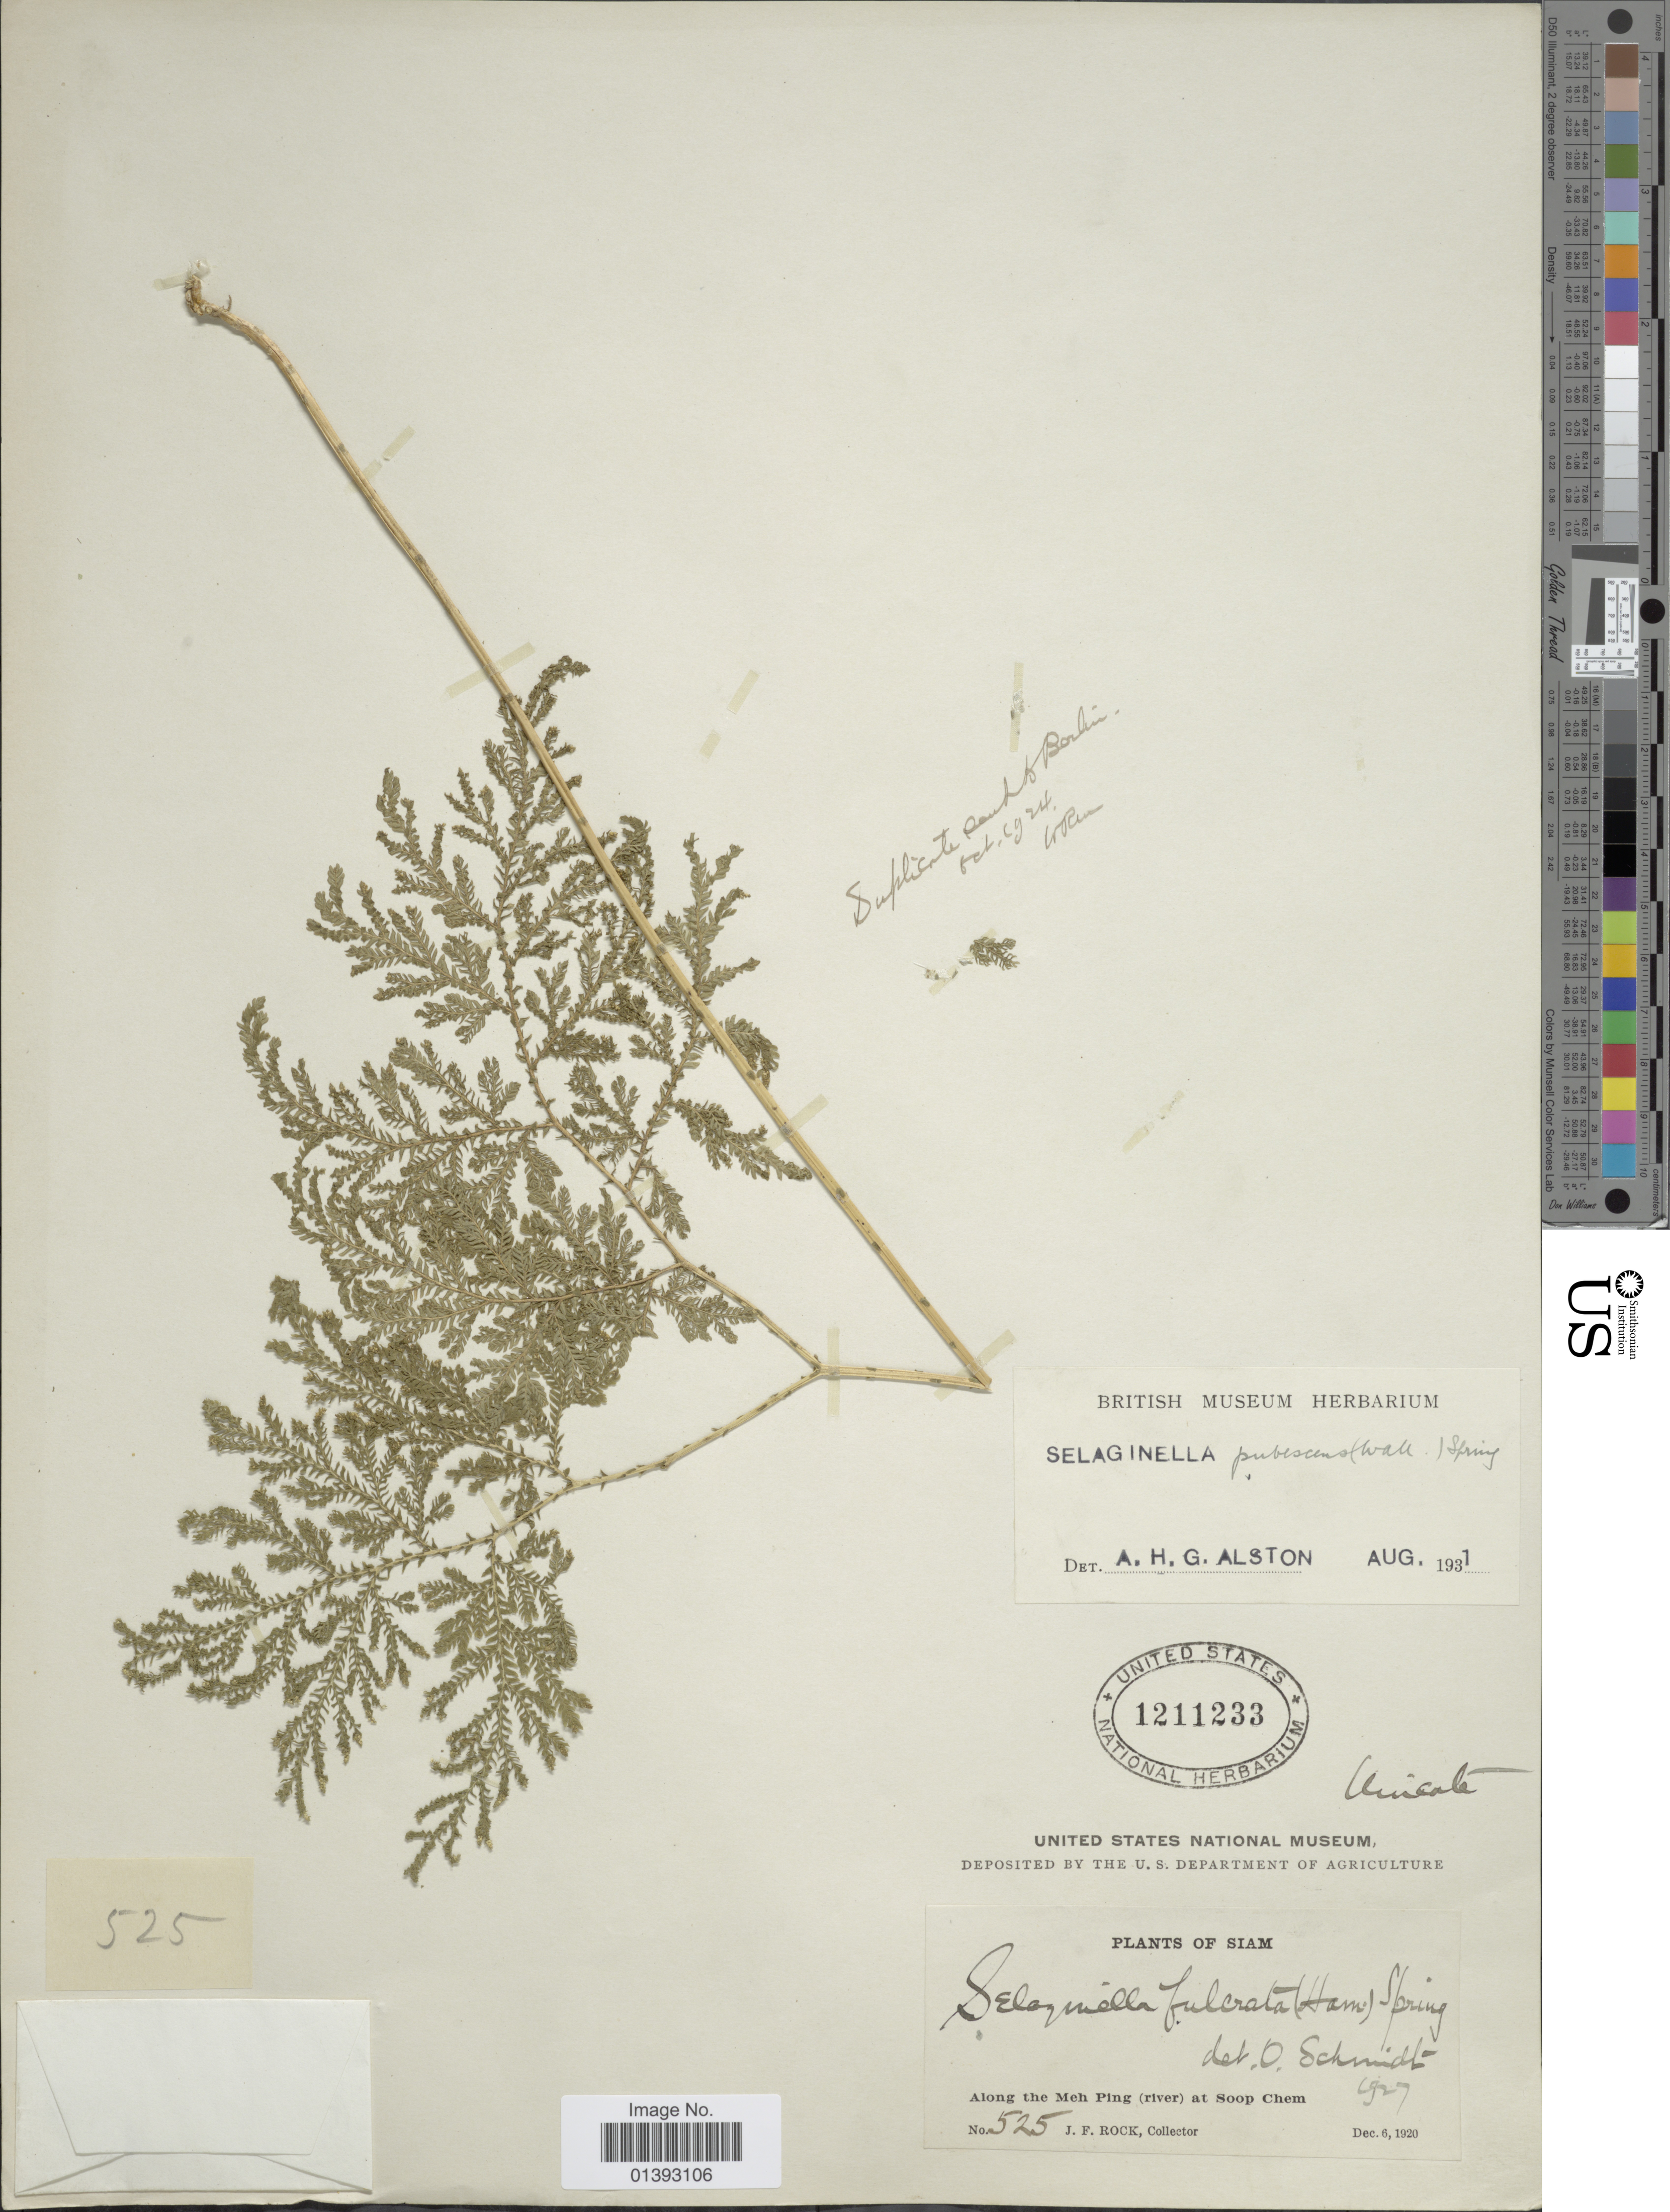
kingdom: Plantae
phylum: Tracheophyta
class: Lycopodiopsida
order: Selaginellales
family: Selaginellaceae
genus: Selaginella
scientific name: Selaginella pubescens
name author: (Wall. ex Hook. & Grev.) Spring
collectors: J. Rock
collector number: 525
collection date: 1929-12-06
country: Thailand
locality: Along the Meh Ping(river) at Soop Chem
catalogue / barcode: US 1211233